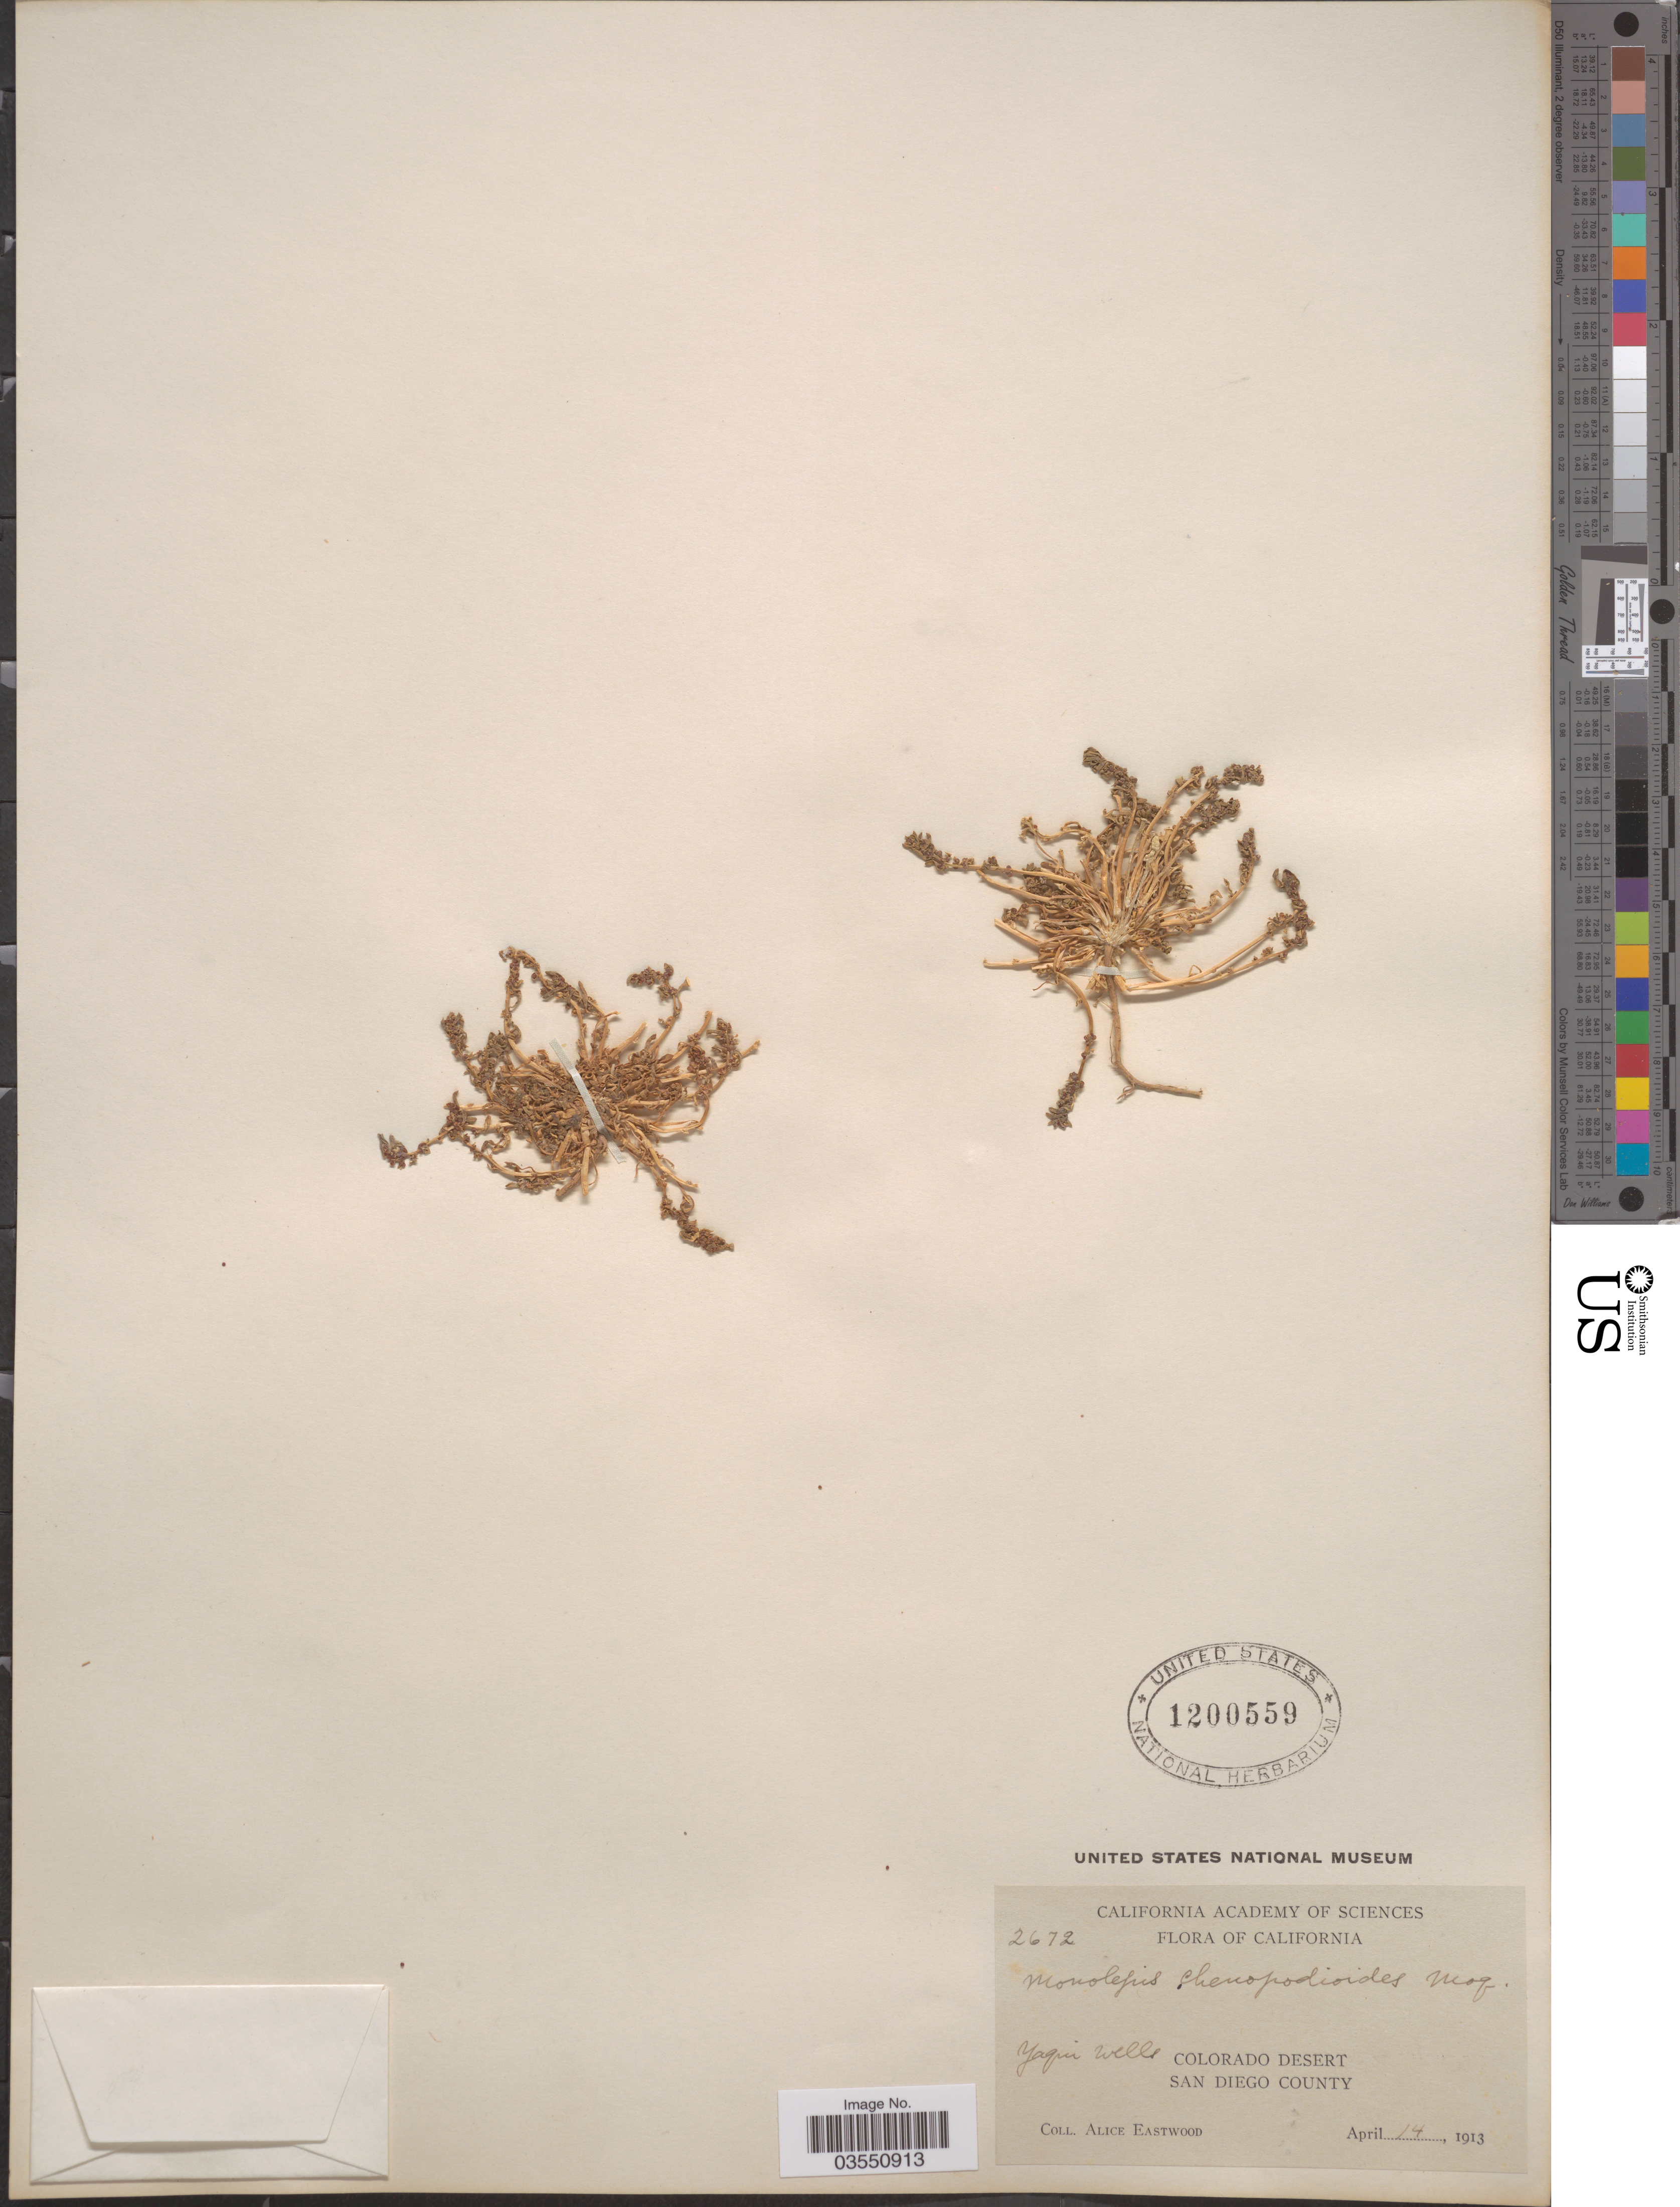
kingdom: Plantae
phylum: Tracheophyta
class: Magnoliopsida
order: Caryophyllales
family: Amaranthaceae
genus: Monolepis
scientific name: Monolepis nuttalliana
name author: (Schult.) Greene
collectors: A. Eastwood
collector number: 2672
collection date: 1913-04-14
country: United States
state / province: California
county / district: San Diego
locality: Yaqui Wells. Colorado Desert. San Diego County.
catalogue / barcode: US 1200559